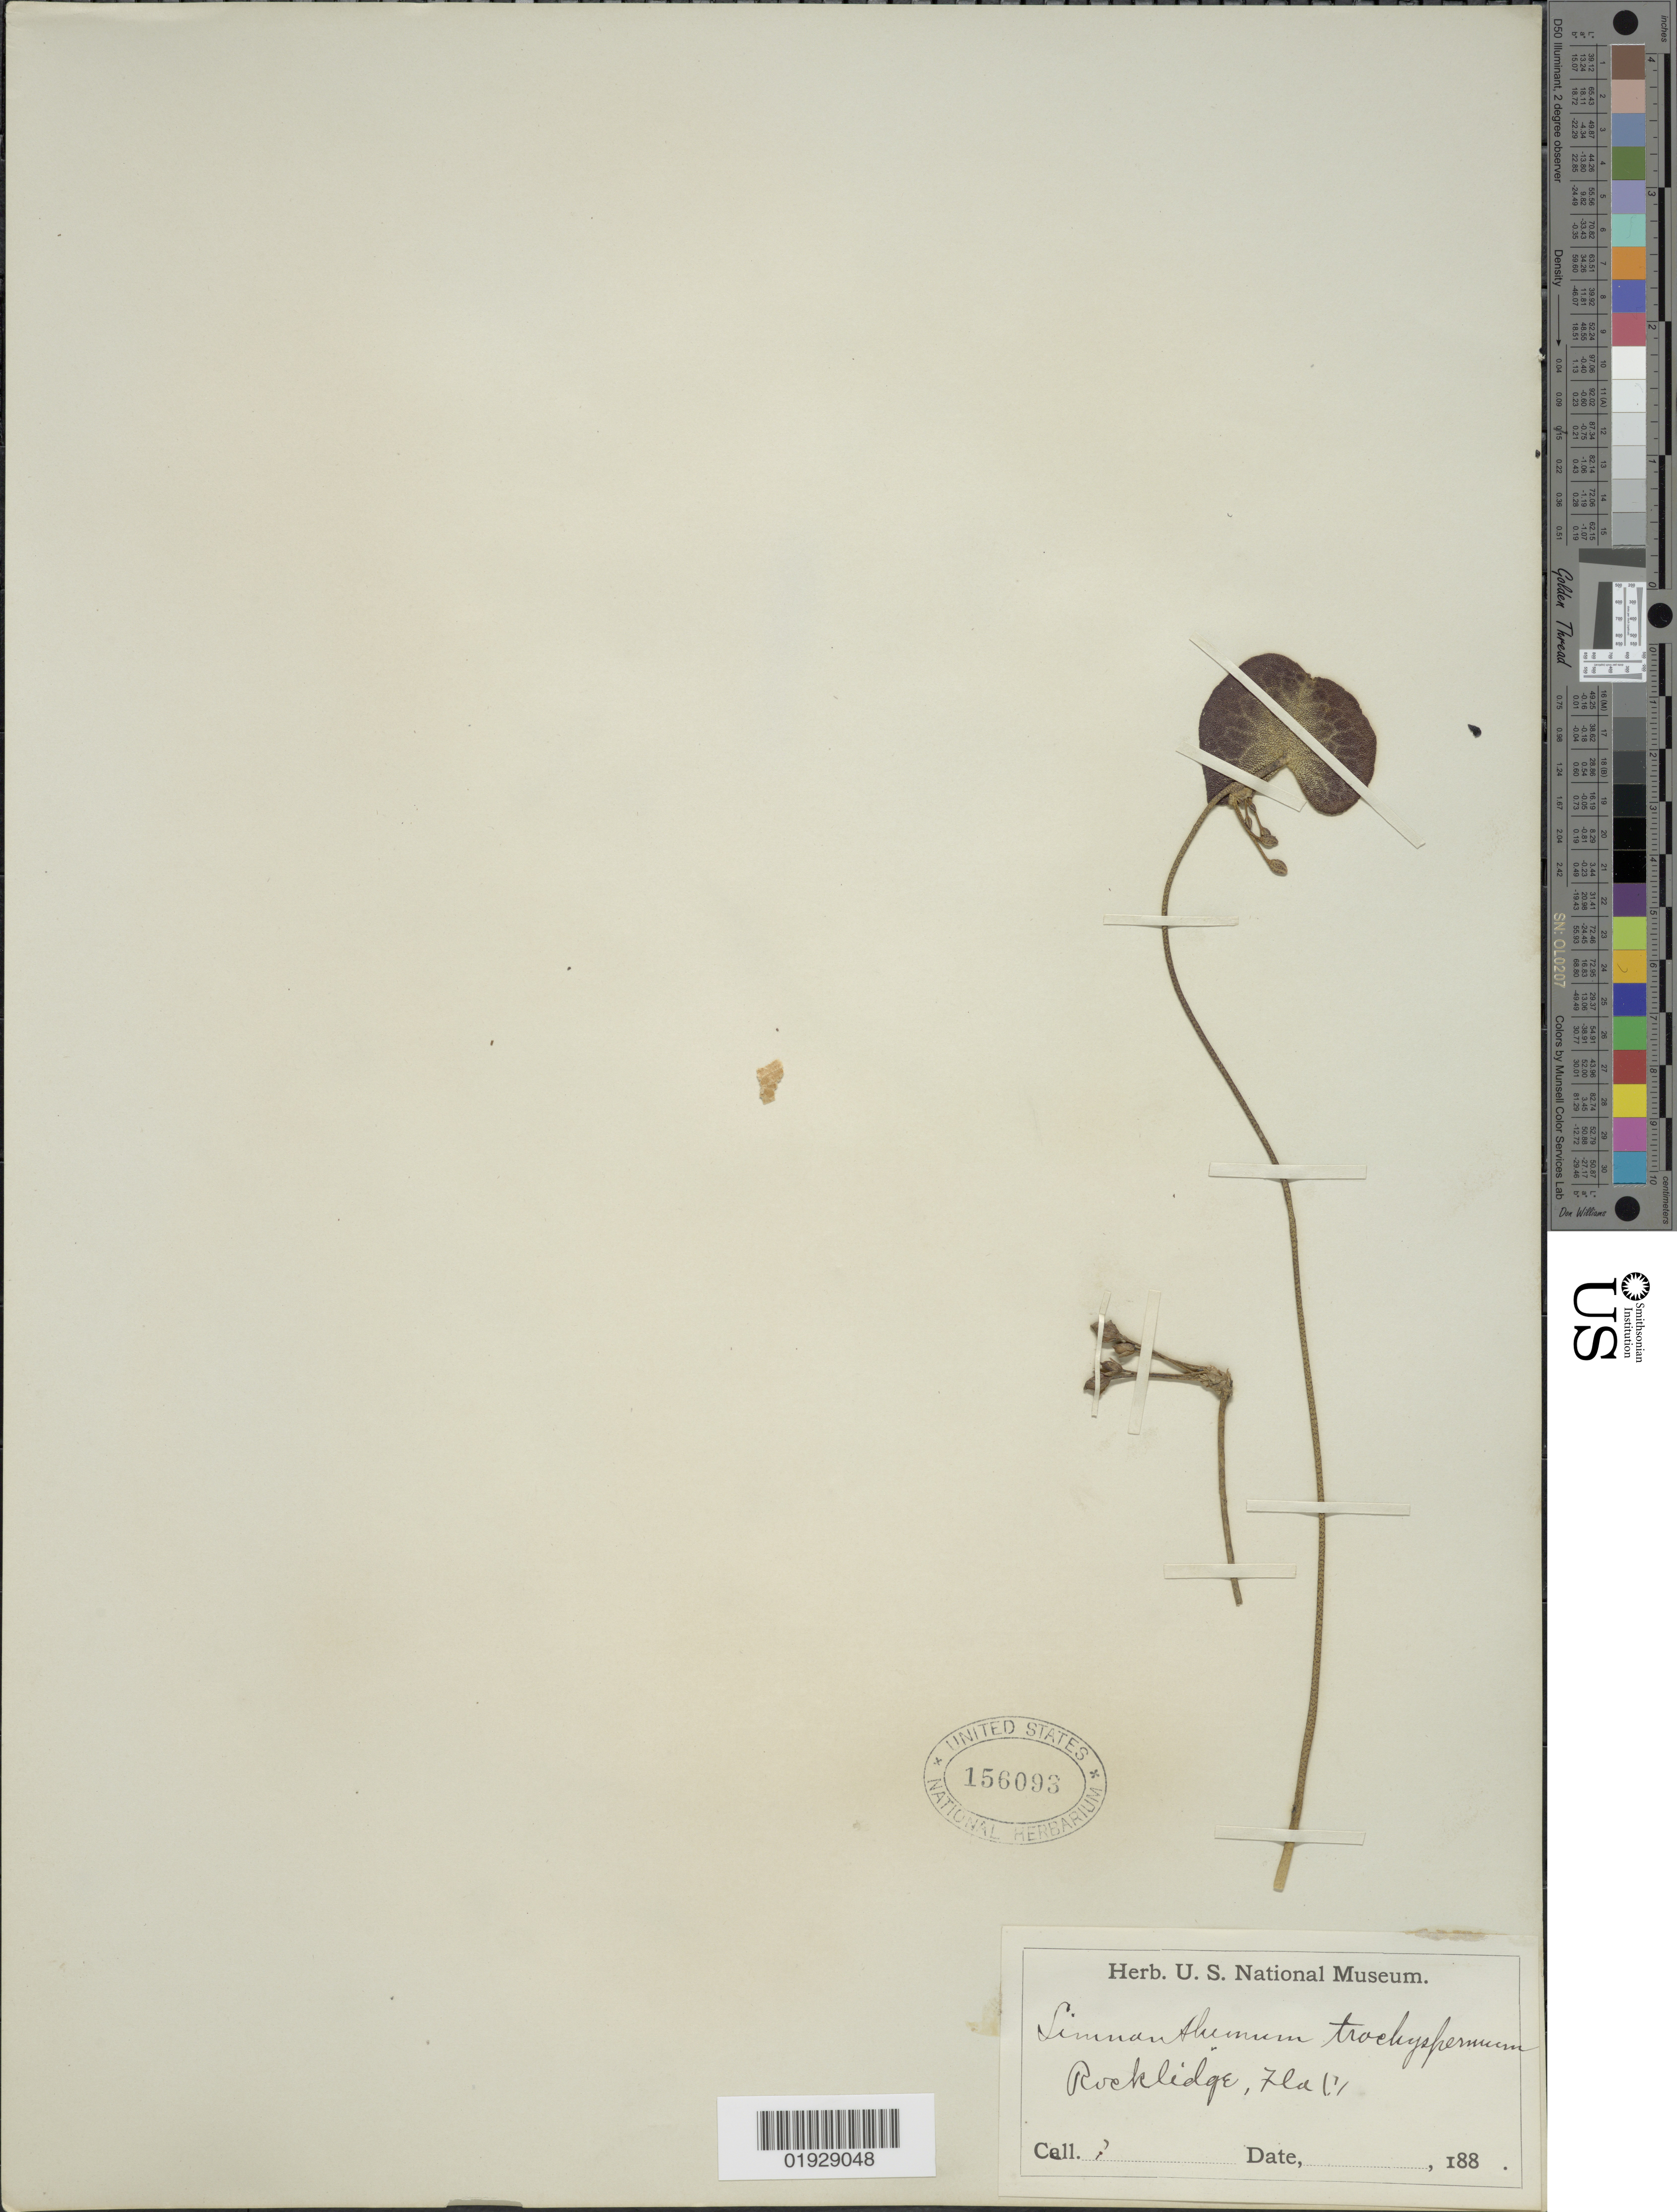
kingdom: Plantae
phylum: Tracheophyta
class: Magnoliopsida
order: Asterales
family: Menyanthaceae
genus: Nymphoides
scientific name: Nymphoides aquatica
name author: (J.F. Gmel.) Kuntze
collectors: ex herb. United States National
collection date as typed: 188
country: United States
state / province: Florida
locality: Rockledge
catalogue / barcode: US 156093